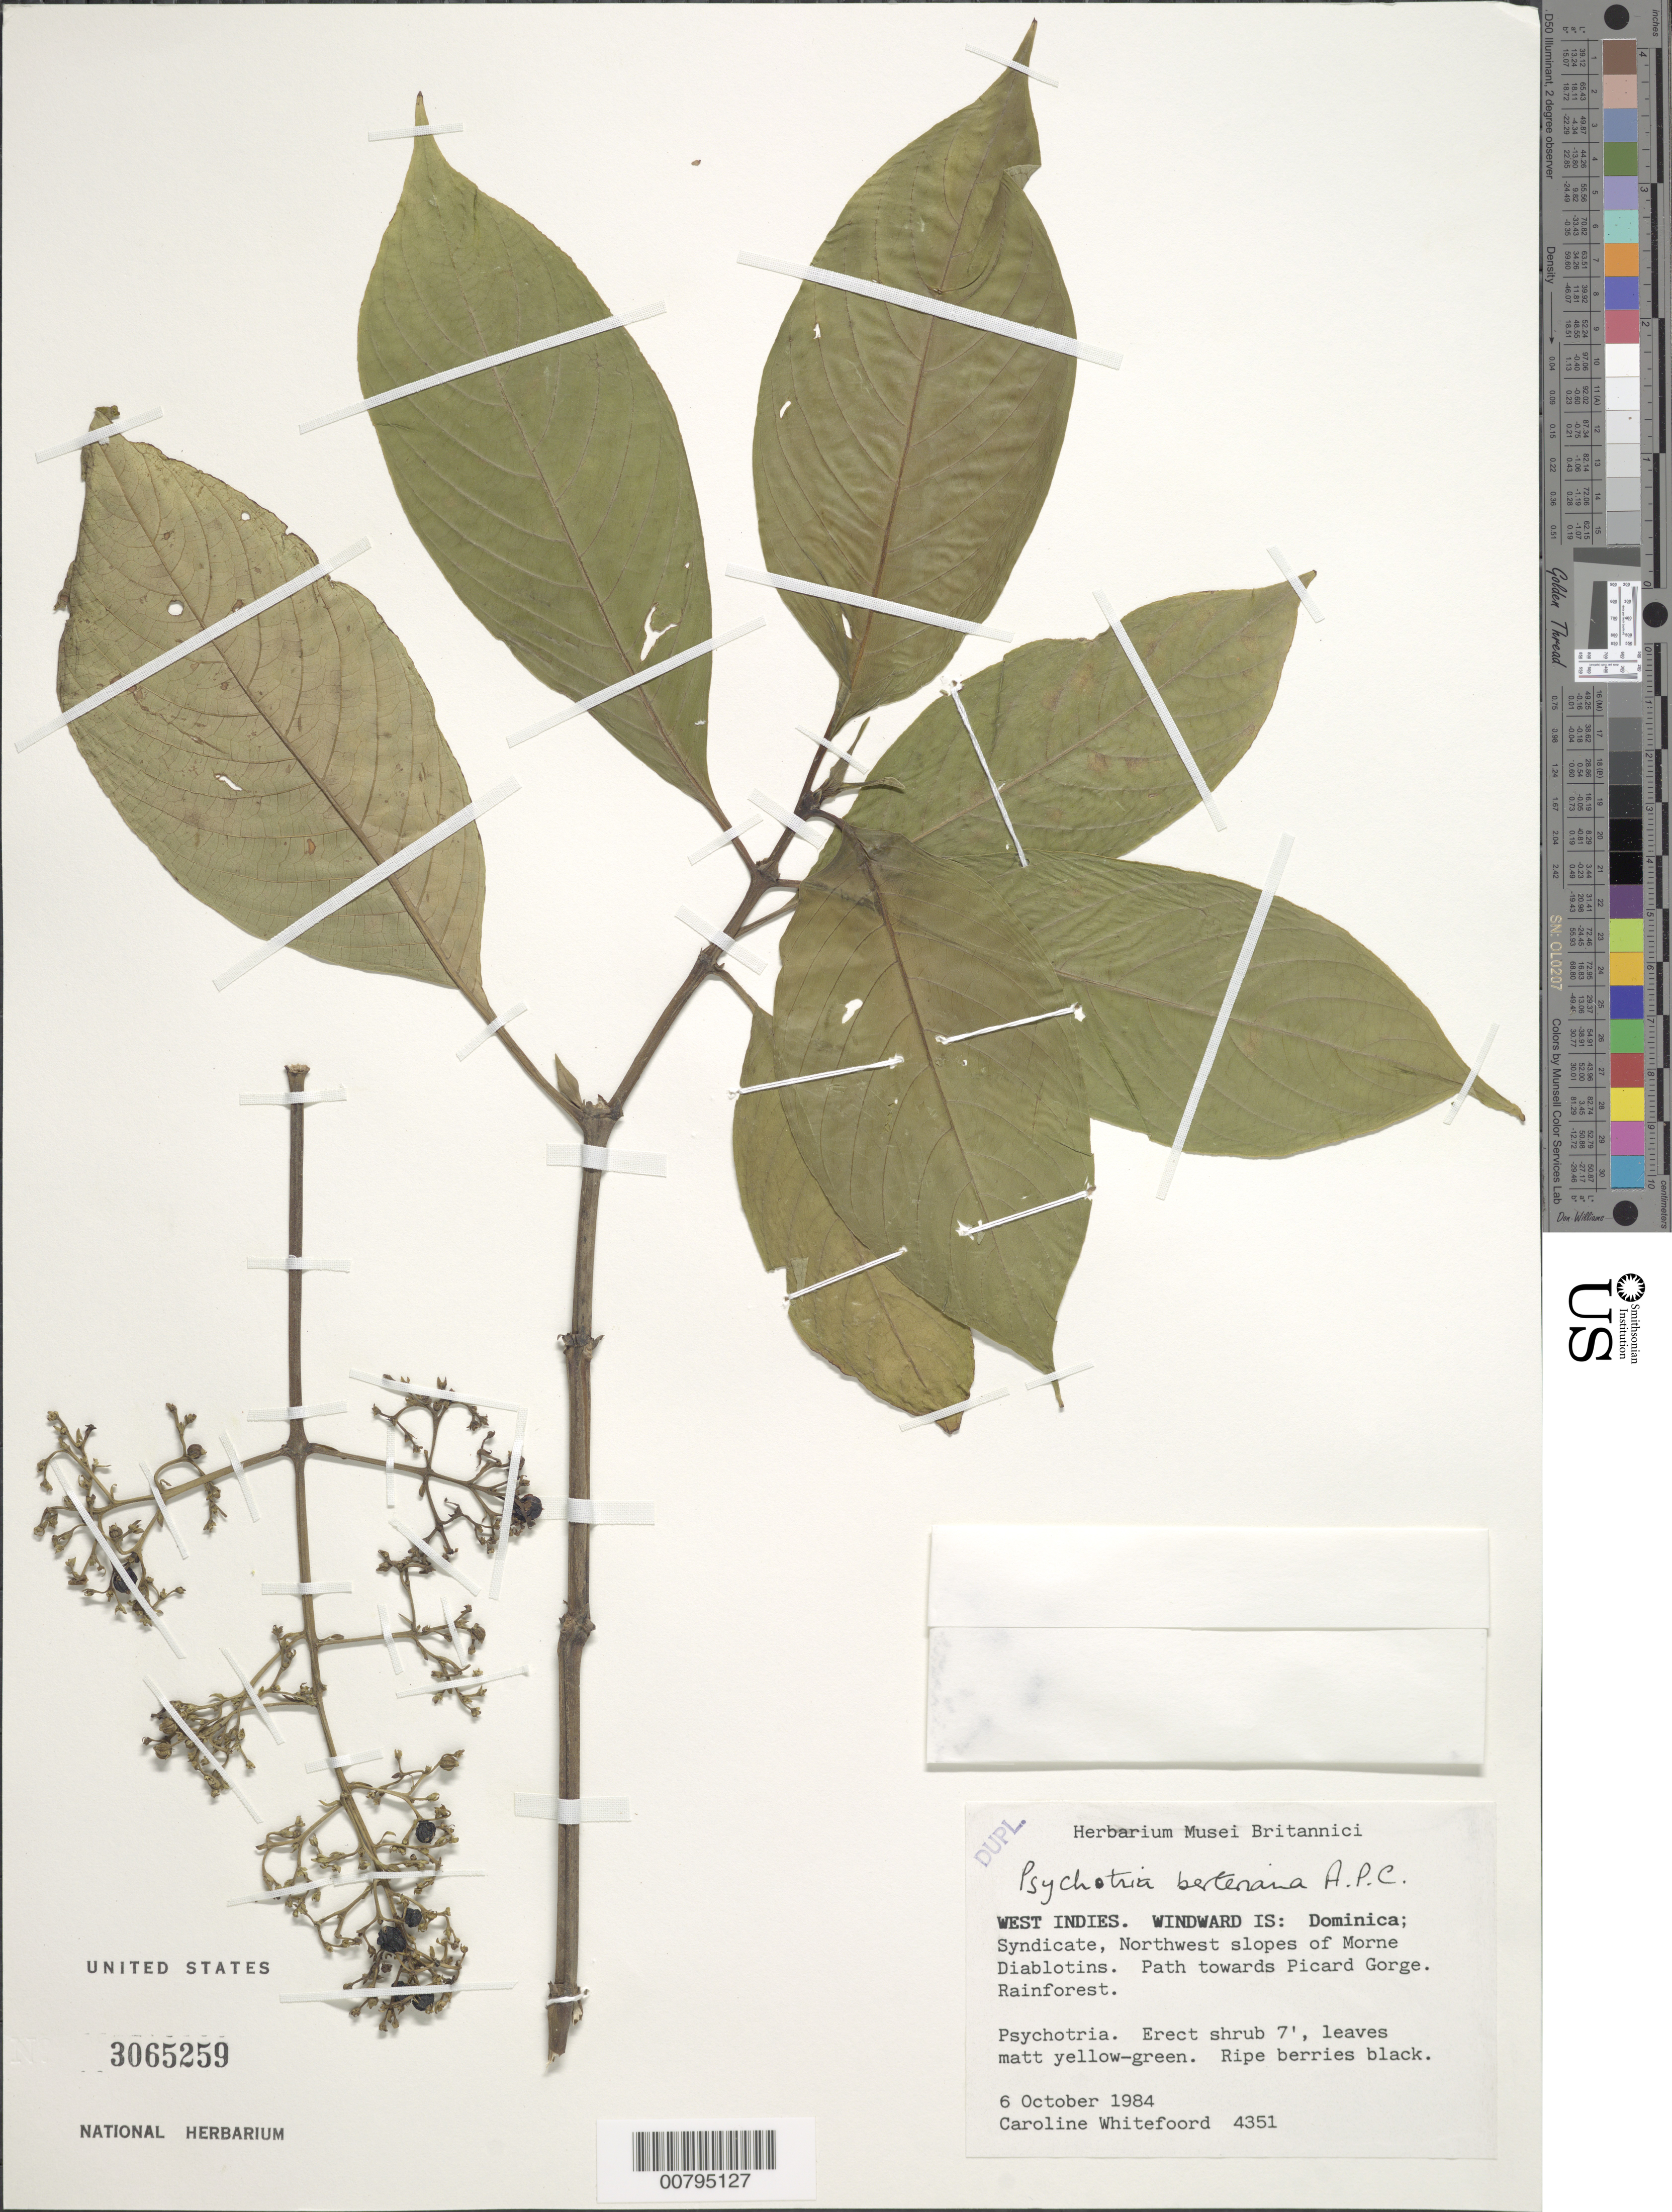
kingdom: Plantae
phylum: Tracheophyta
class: Magnoliopsida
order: Gentianales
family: Rubiaceae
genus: Psychotria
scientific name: Psychotria berteroana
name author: DC.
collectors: C. Whitefoord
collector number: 4351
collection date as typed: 06 Oct 1984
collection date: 1984-10-06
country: Dominica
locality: Syndicate, NW slopes of Morne Diablotins. Path towards Picard Gorge.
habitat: Rainforest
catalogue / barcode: US 3065259